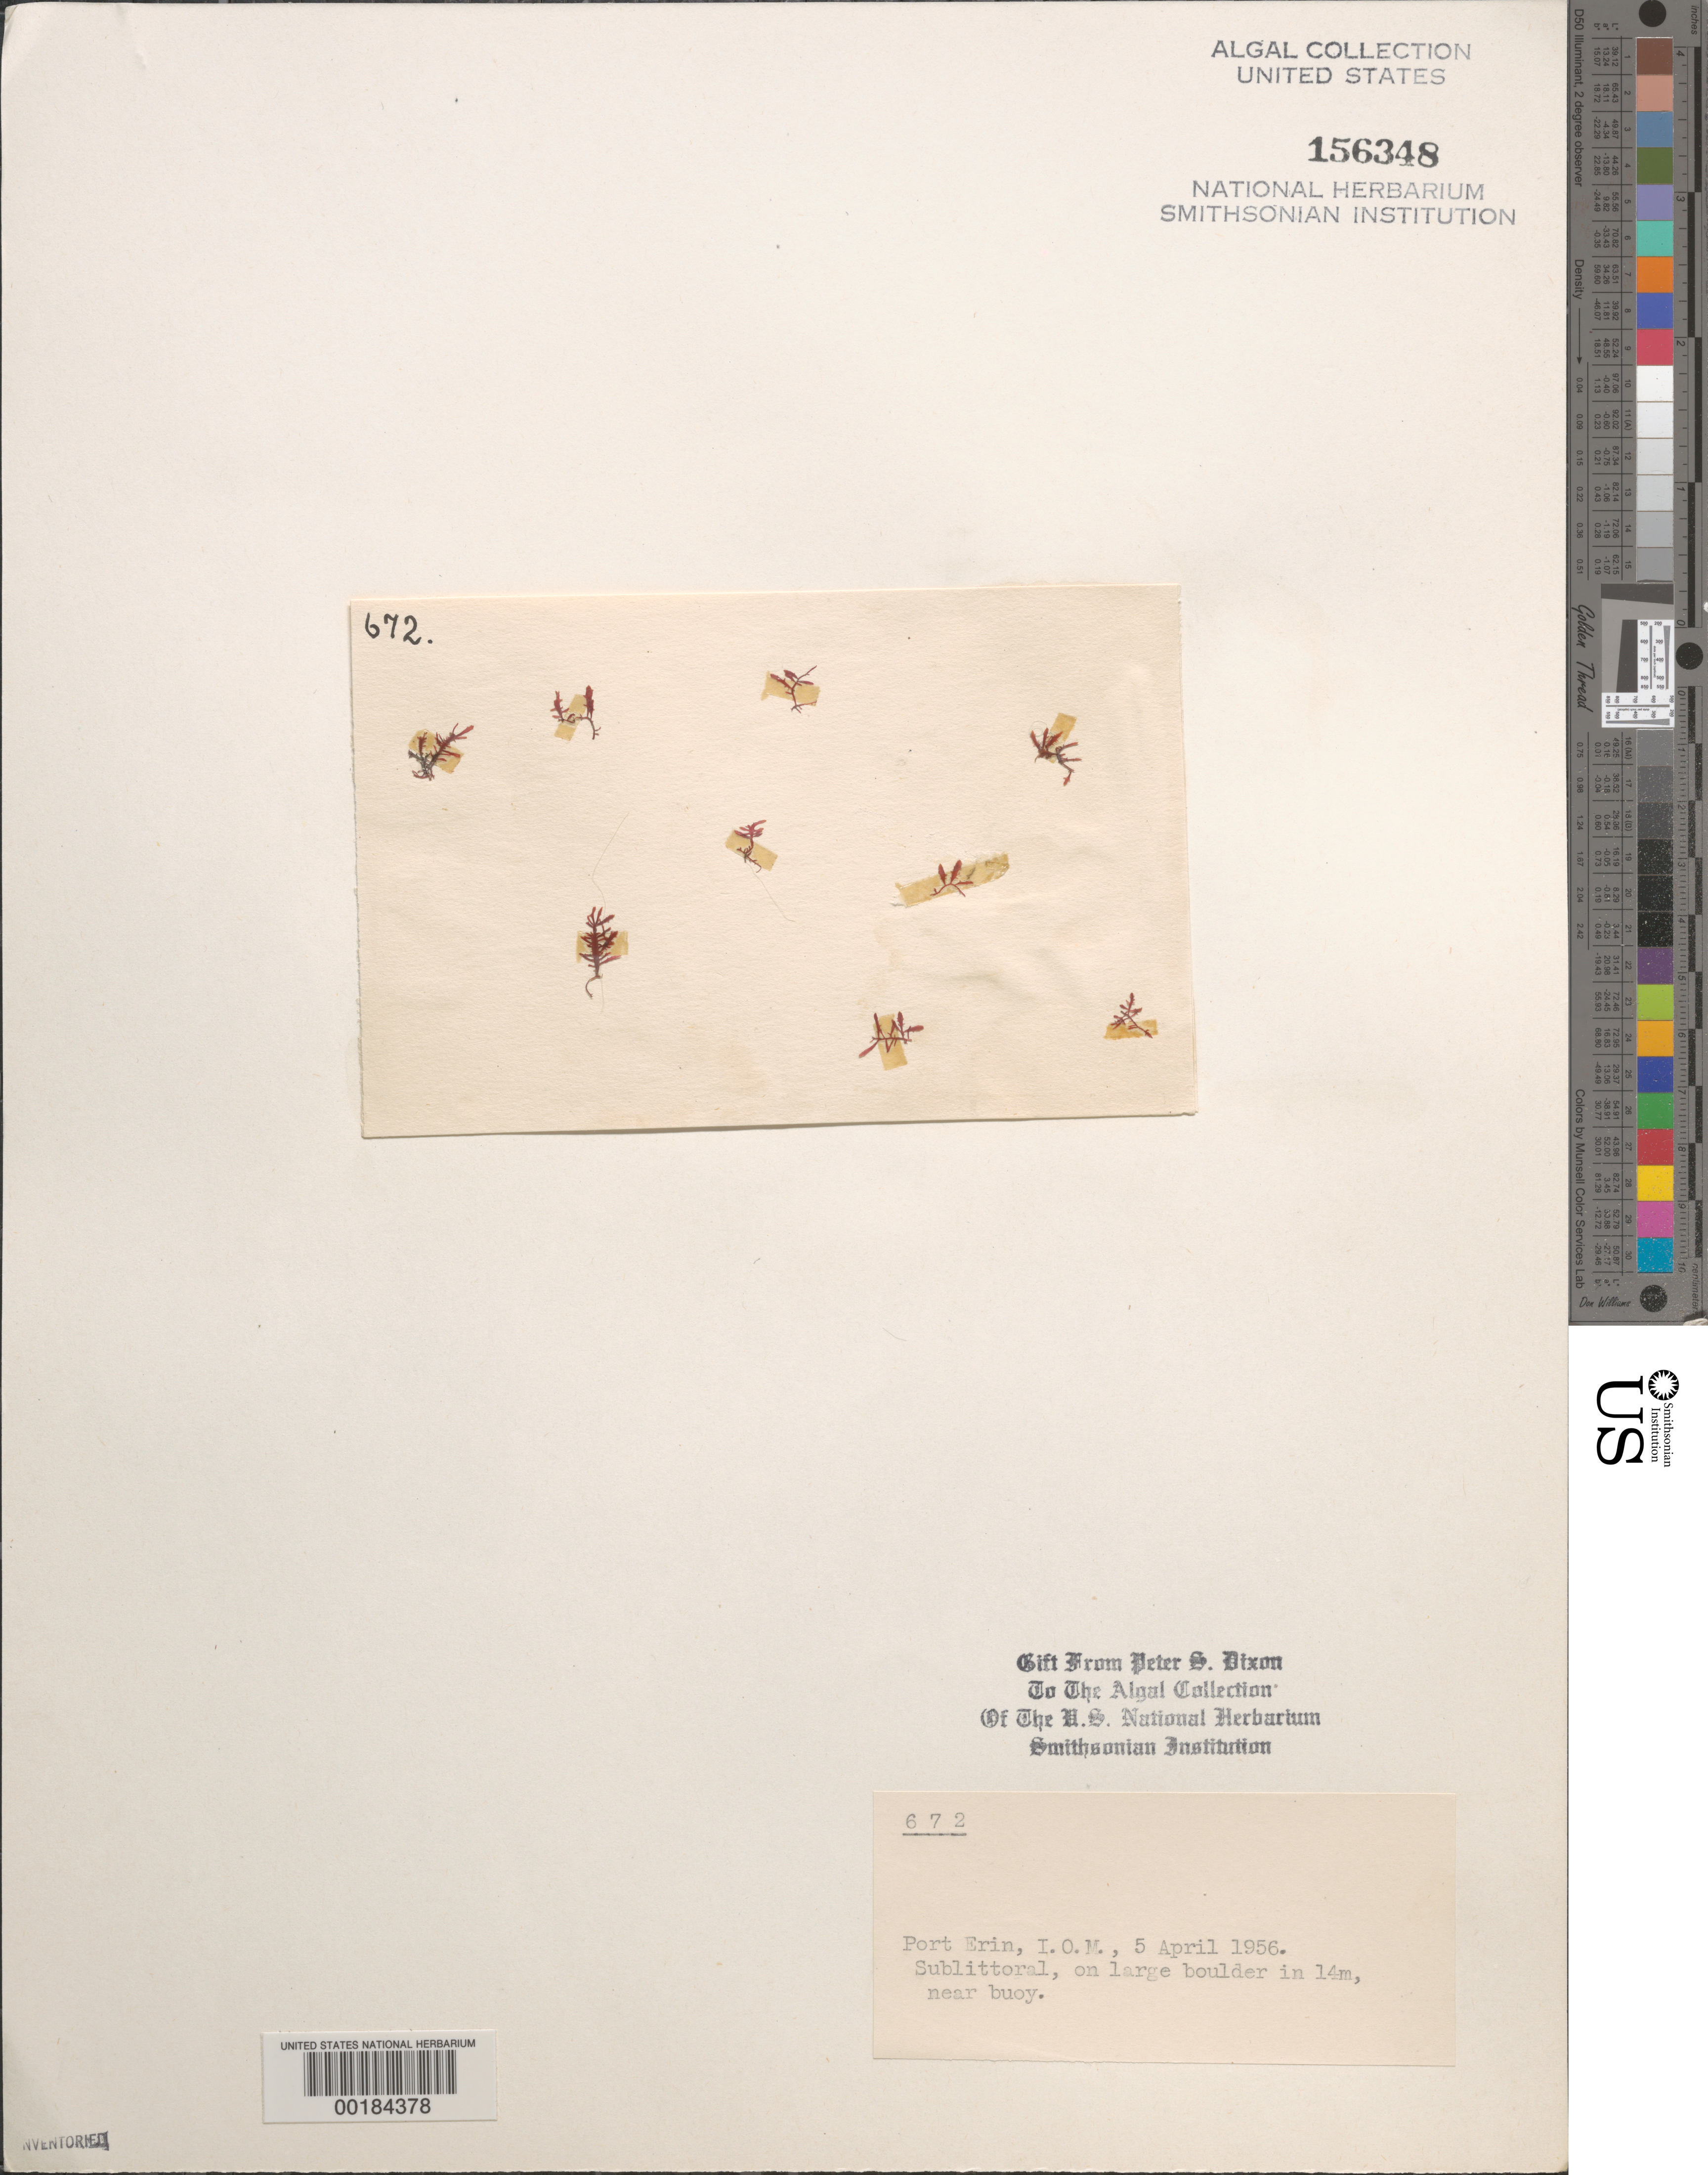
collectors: P. S. Dixon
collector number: PSD 672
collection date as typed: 05 Apr 1956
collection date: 1956-04-05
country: United Kingdom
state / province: England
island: Isle of Man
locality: Port Erin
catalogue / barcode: US 156348